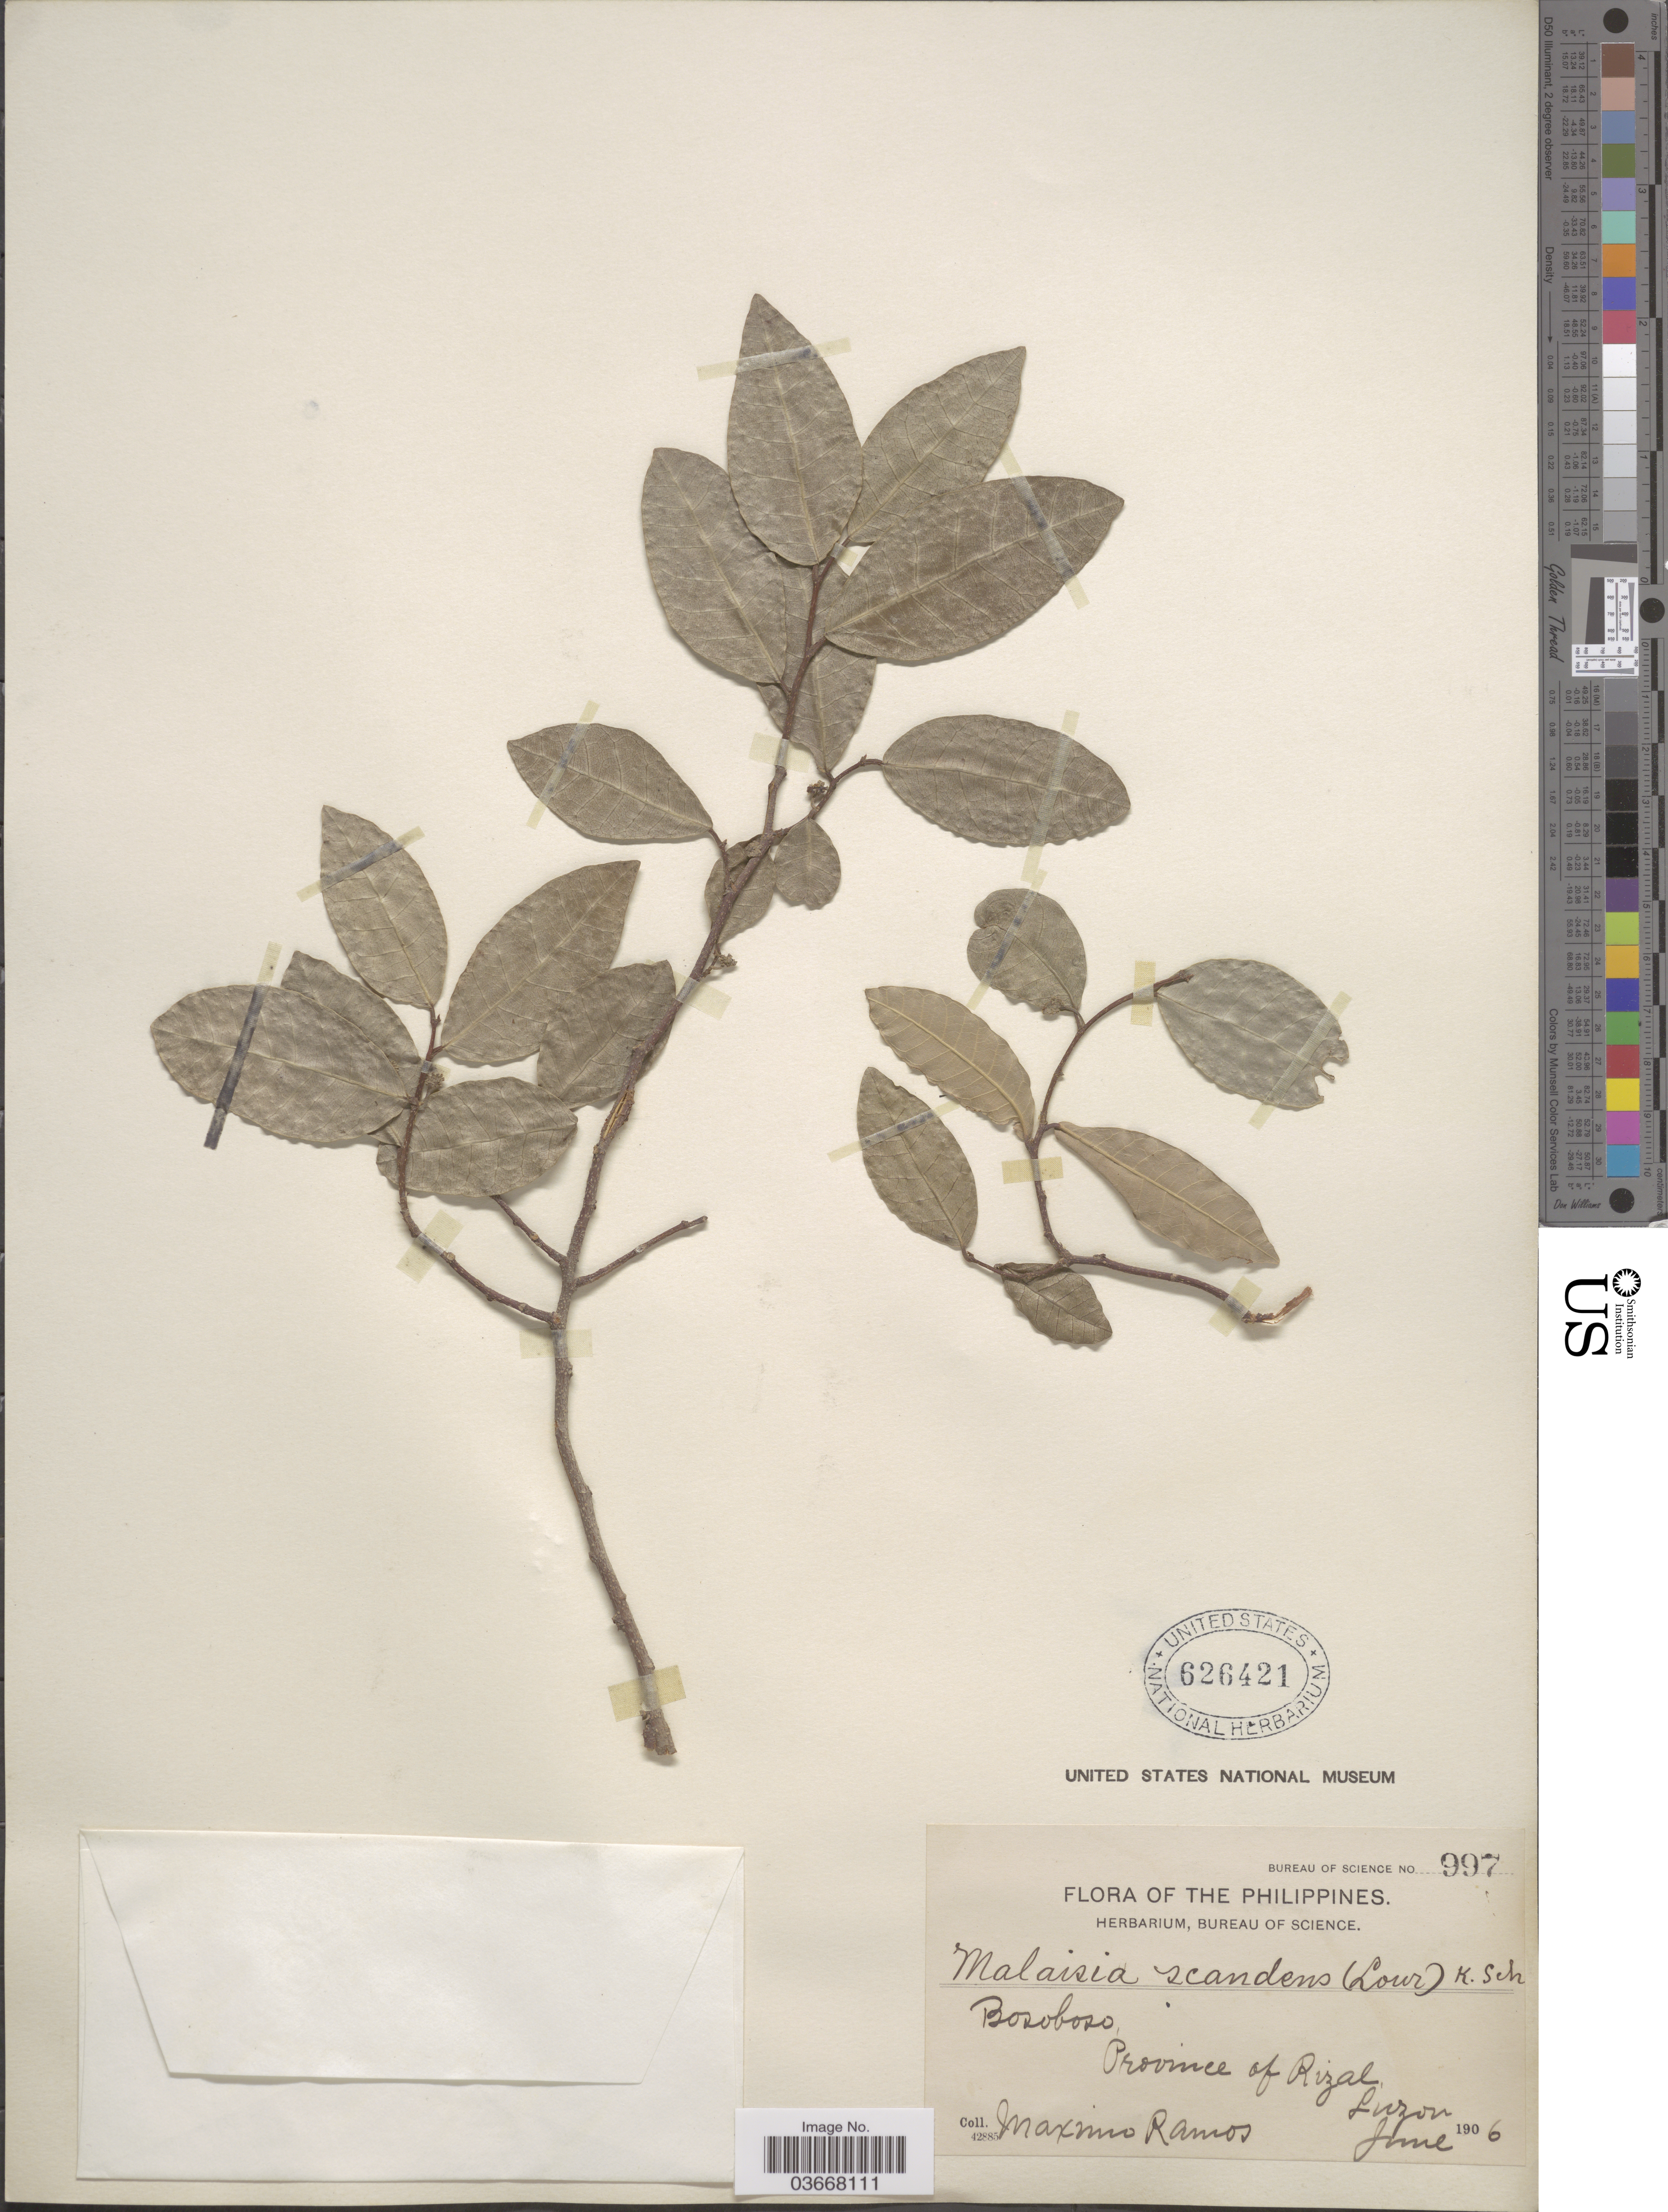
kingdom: Plantae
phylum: Tracheophyta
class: Magnoliopsida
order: Rosales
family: Moraceae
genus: Malaisia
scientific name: Malaisia scandens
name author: (Lour.) Planch.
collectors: M. Ramos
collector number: Bureau of Science 997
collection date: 1906-06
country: Philippines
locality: Bosoboso, Province of Rizal, Luzon.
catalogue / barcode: US 626421